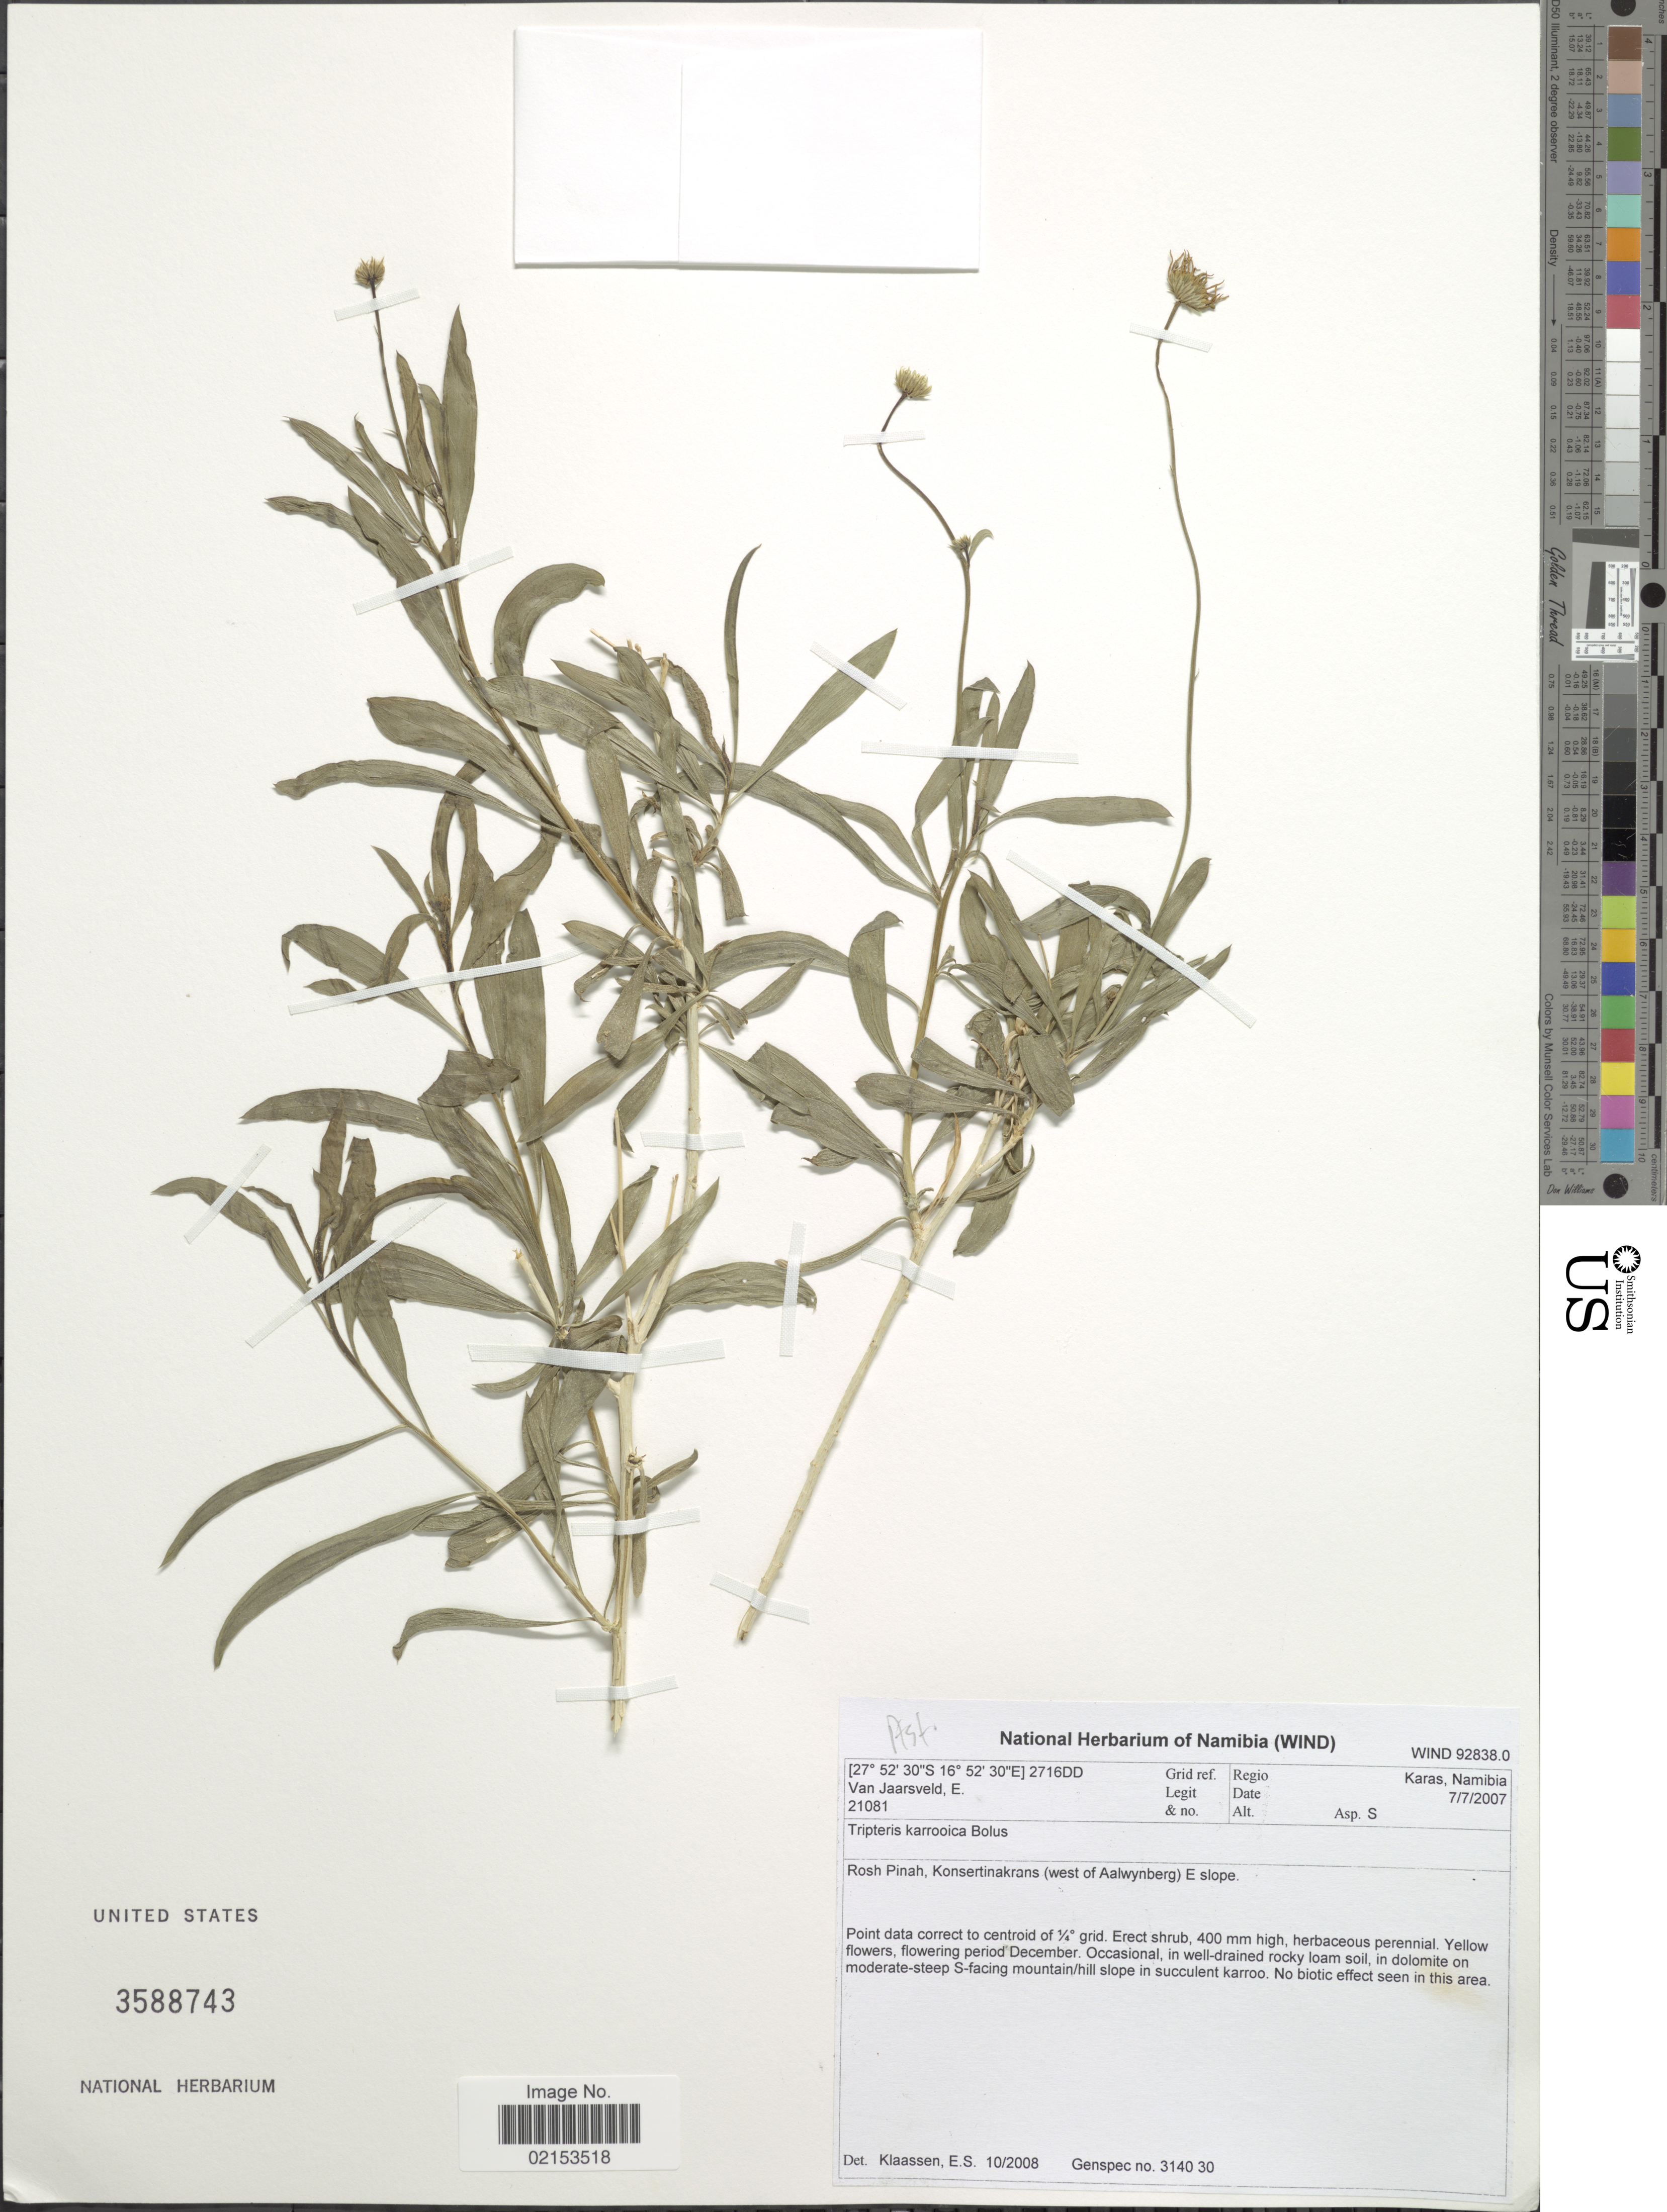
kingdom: Plantae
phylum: Tracheophyta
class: Magnoliopsida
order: Asterales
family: Asteraceae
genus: Osteospermum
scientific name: Osteospermum karrooicm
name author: (Bolus) Norl.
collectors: E. van Jaarsveld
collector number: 21081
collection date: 2007-07-07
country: Namibia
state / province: Karas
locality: Rosh Pinah, Konsertinakrans (west of Aalwynberg) E slope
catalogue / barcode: US 3588743